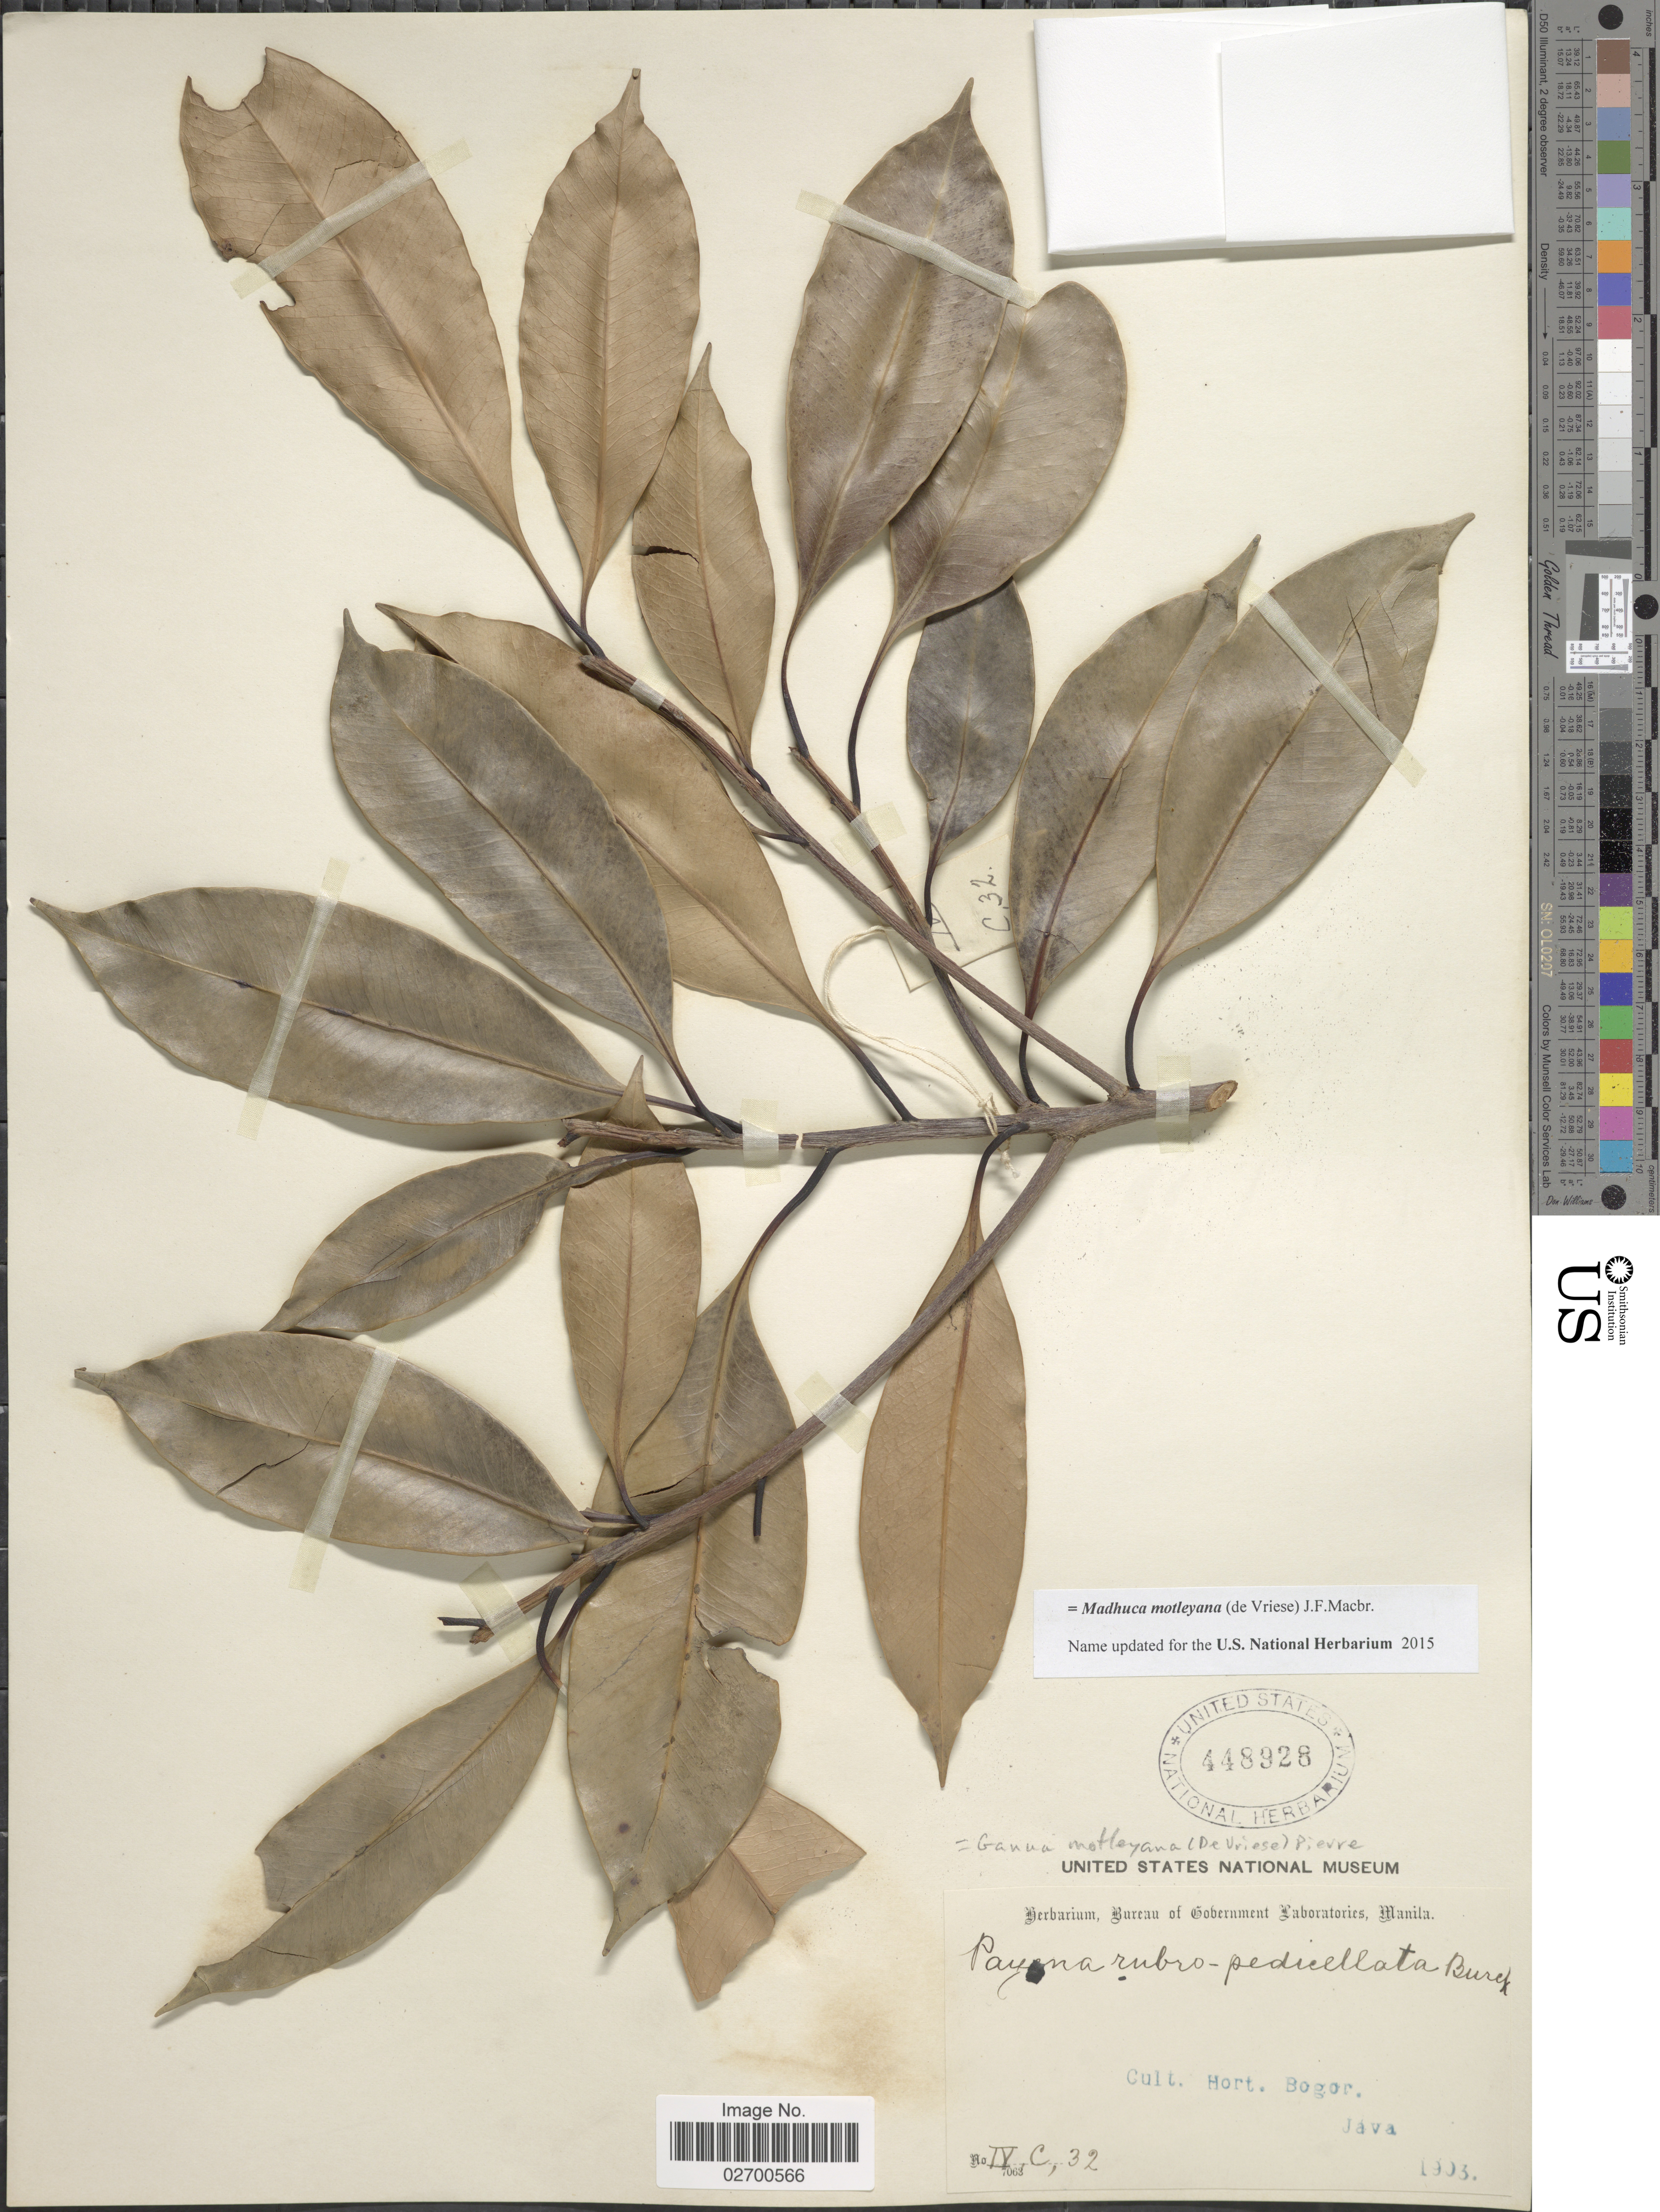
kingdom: Plantae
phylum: Tracheophyta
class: Magnoliopsida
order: Ericales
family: Sapotaceae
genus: Madhuca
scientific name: Madhuca motleyana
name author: (J.F. Macbr.) de Vriese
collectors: Ex herb. Bureau of Government Laboratories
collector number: IV,C,32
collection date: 1903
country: Indonesia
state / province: Java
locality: Cult. Hort. Bogor. Java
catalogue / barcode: US 448928